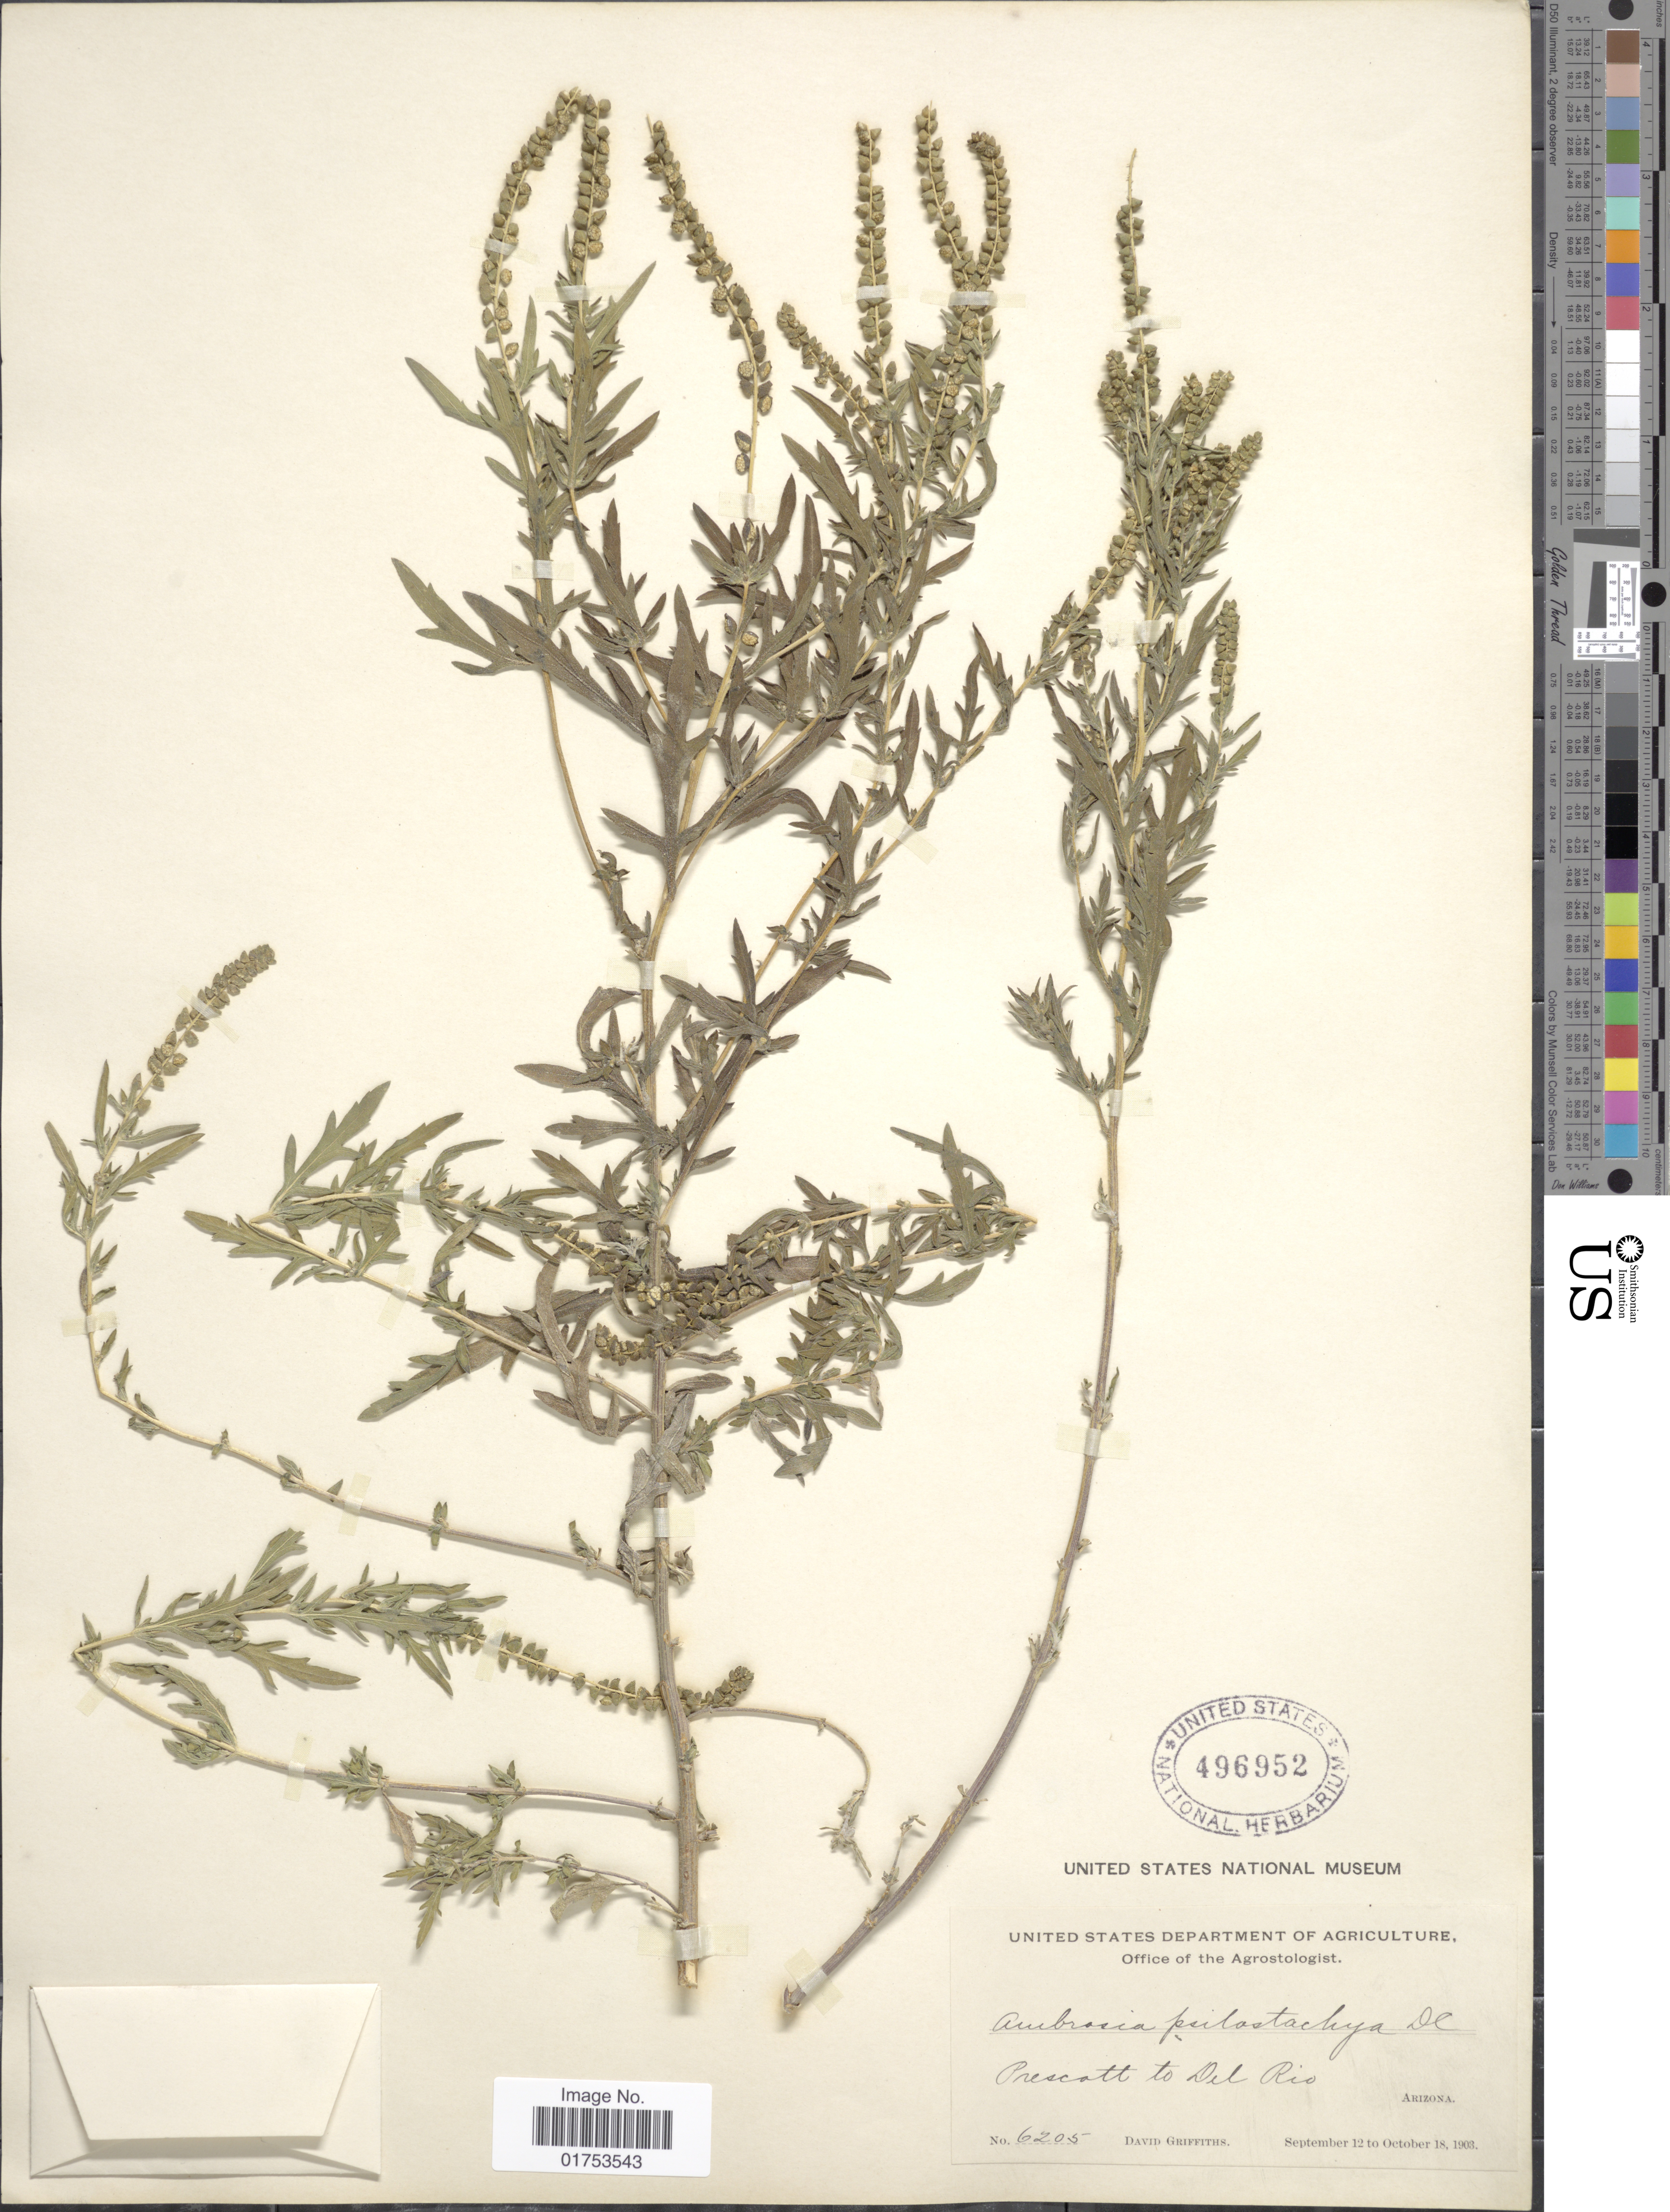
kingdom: Plantae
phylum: Tracheophyta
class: Magnoliopsida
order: Asterales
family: Asteraceae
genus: Ambrosia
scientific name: Ambrosia psilostachya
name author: DC.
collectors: D. Griffiths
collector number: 6205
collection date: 1903-09-12/1903-10-18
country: United States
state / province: Arizona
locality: Prescott to Del Rio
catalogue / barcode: US 496952